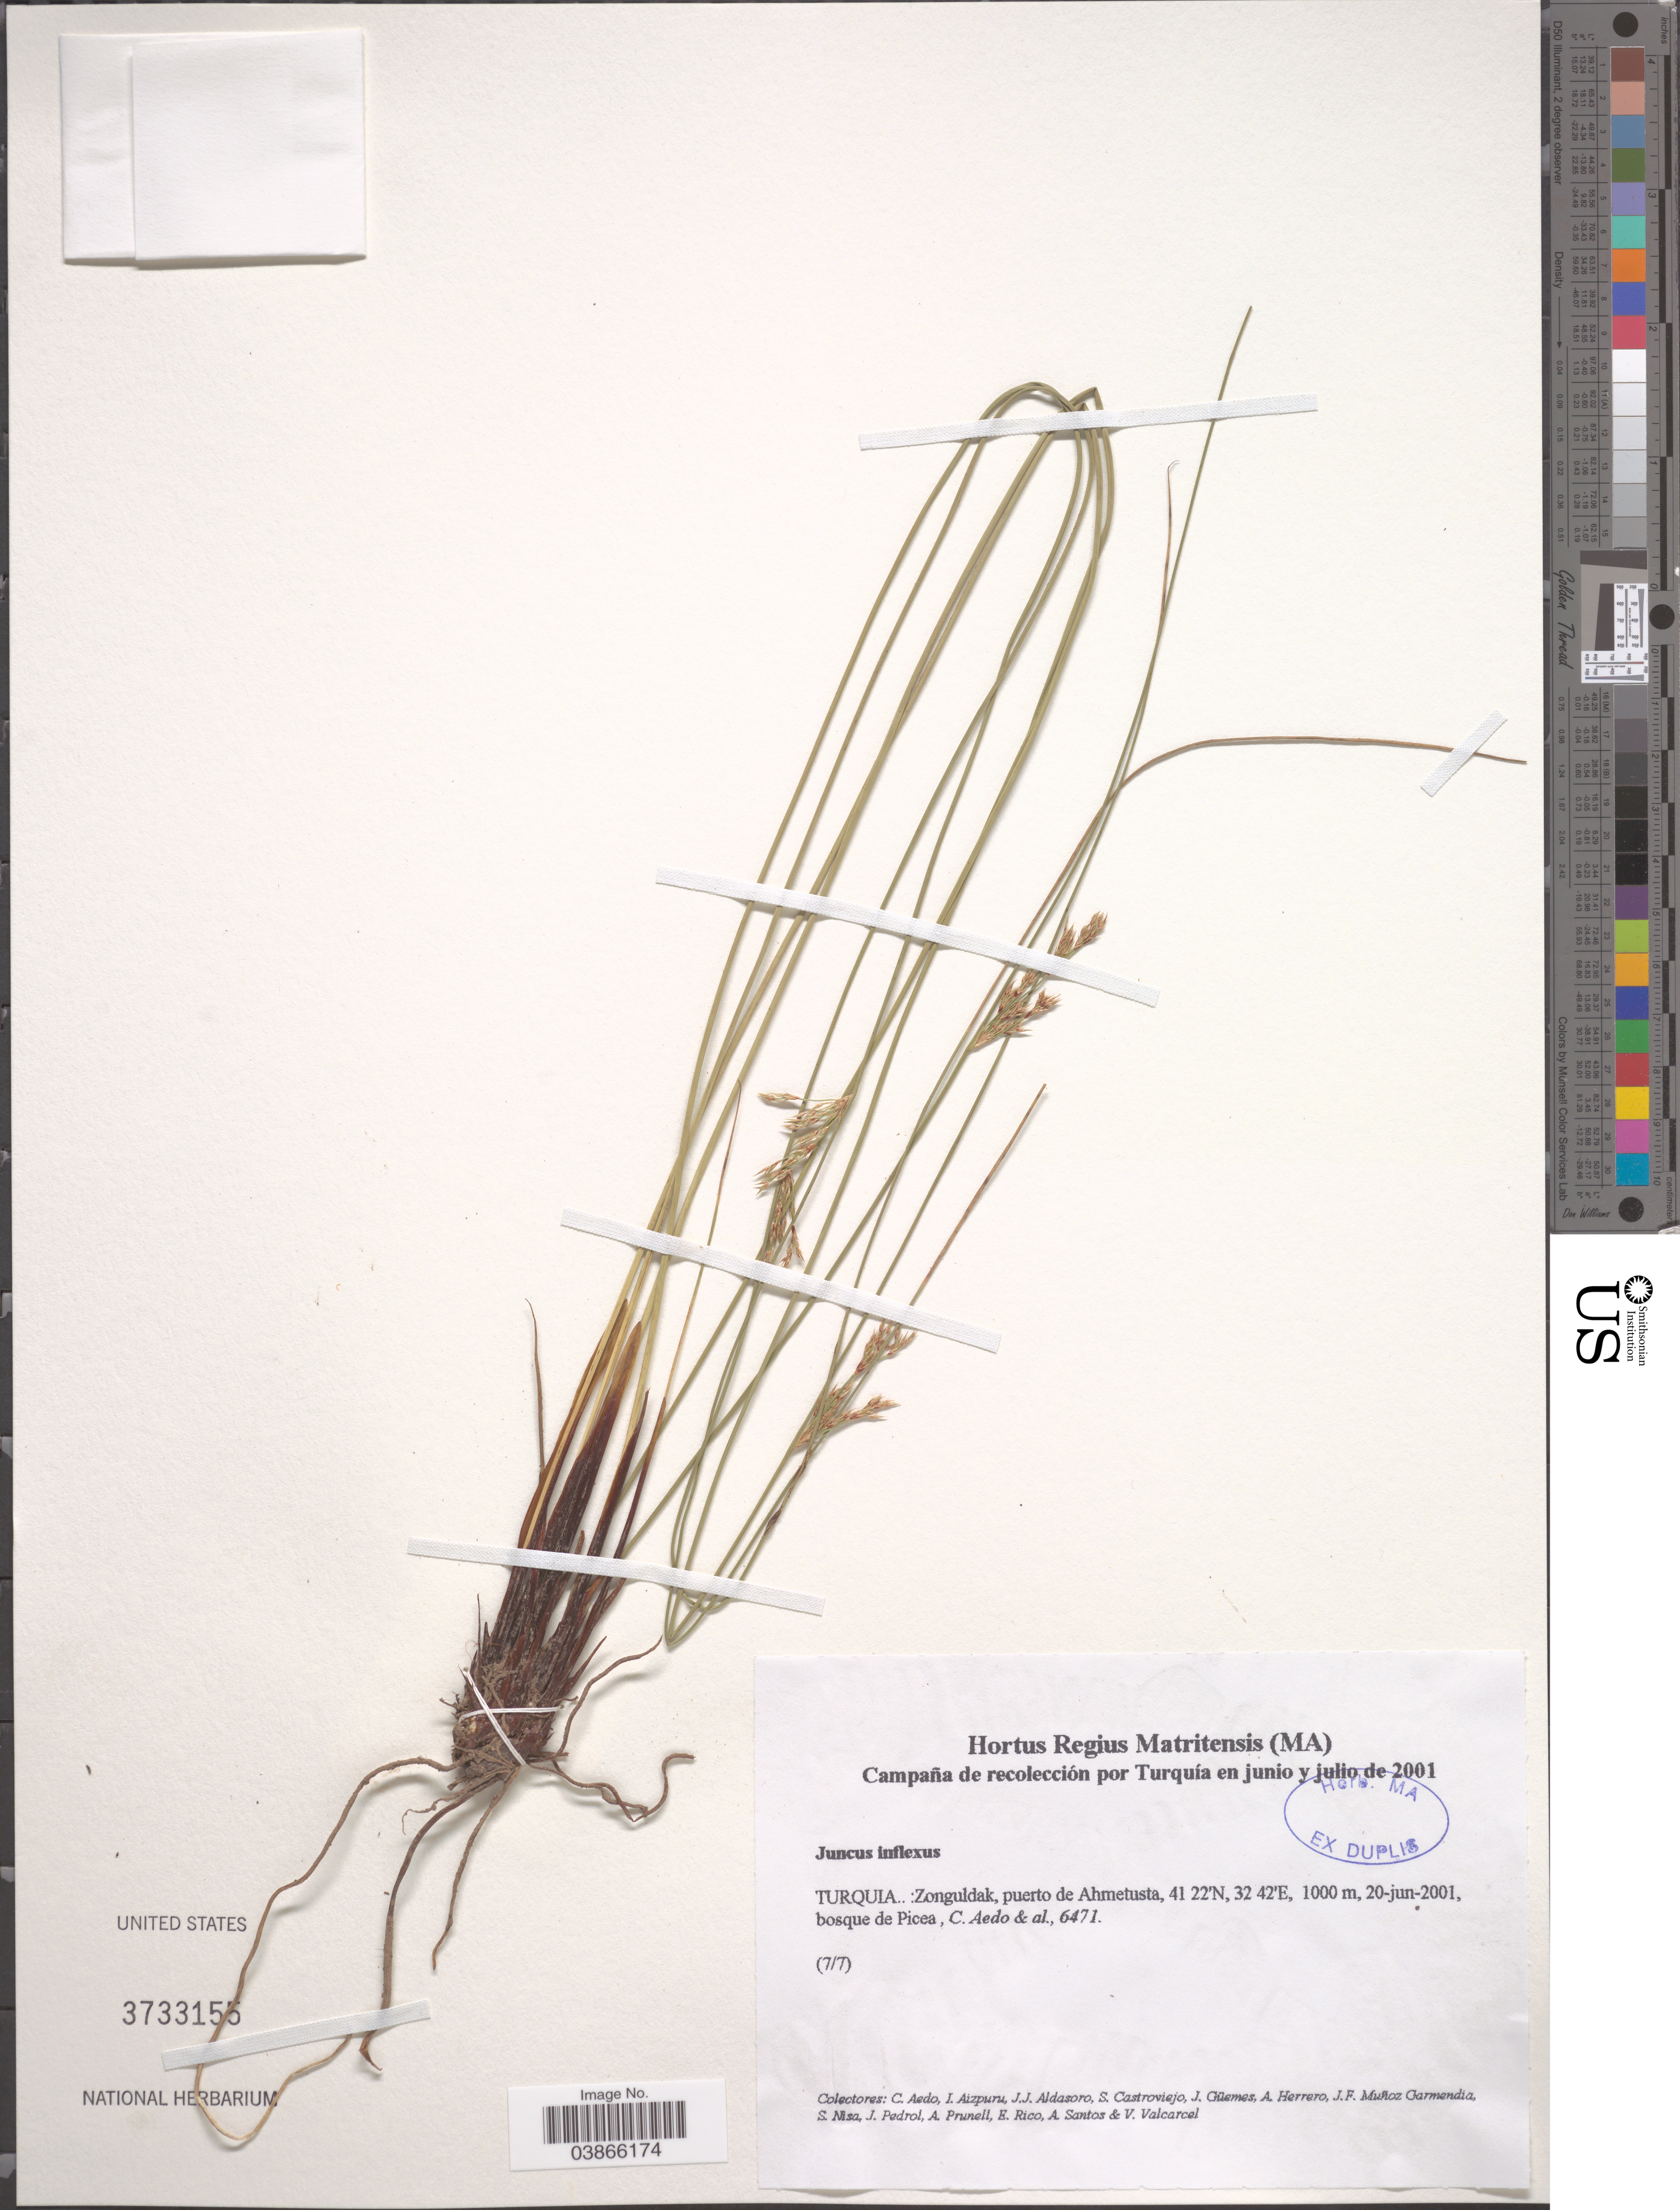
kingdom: Plantae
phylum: Tracheophyta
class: Liliopsida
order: Poales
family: Juncaceae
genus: Juncus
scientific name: Juncus inflexus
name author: L.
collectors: C. Aedo, I. Aizpuru, J. Aldasoro, S. Castroviejo & et al.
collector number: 6471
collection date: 2001-06-20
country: Turkey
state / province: Zonguldak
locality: Turquia: puerto de Ahmetusta.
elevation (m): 1000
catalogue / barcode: US 3733155